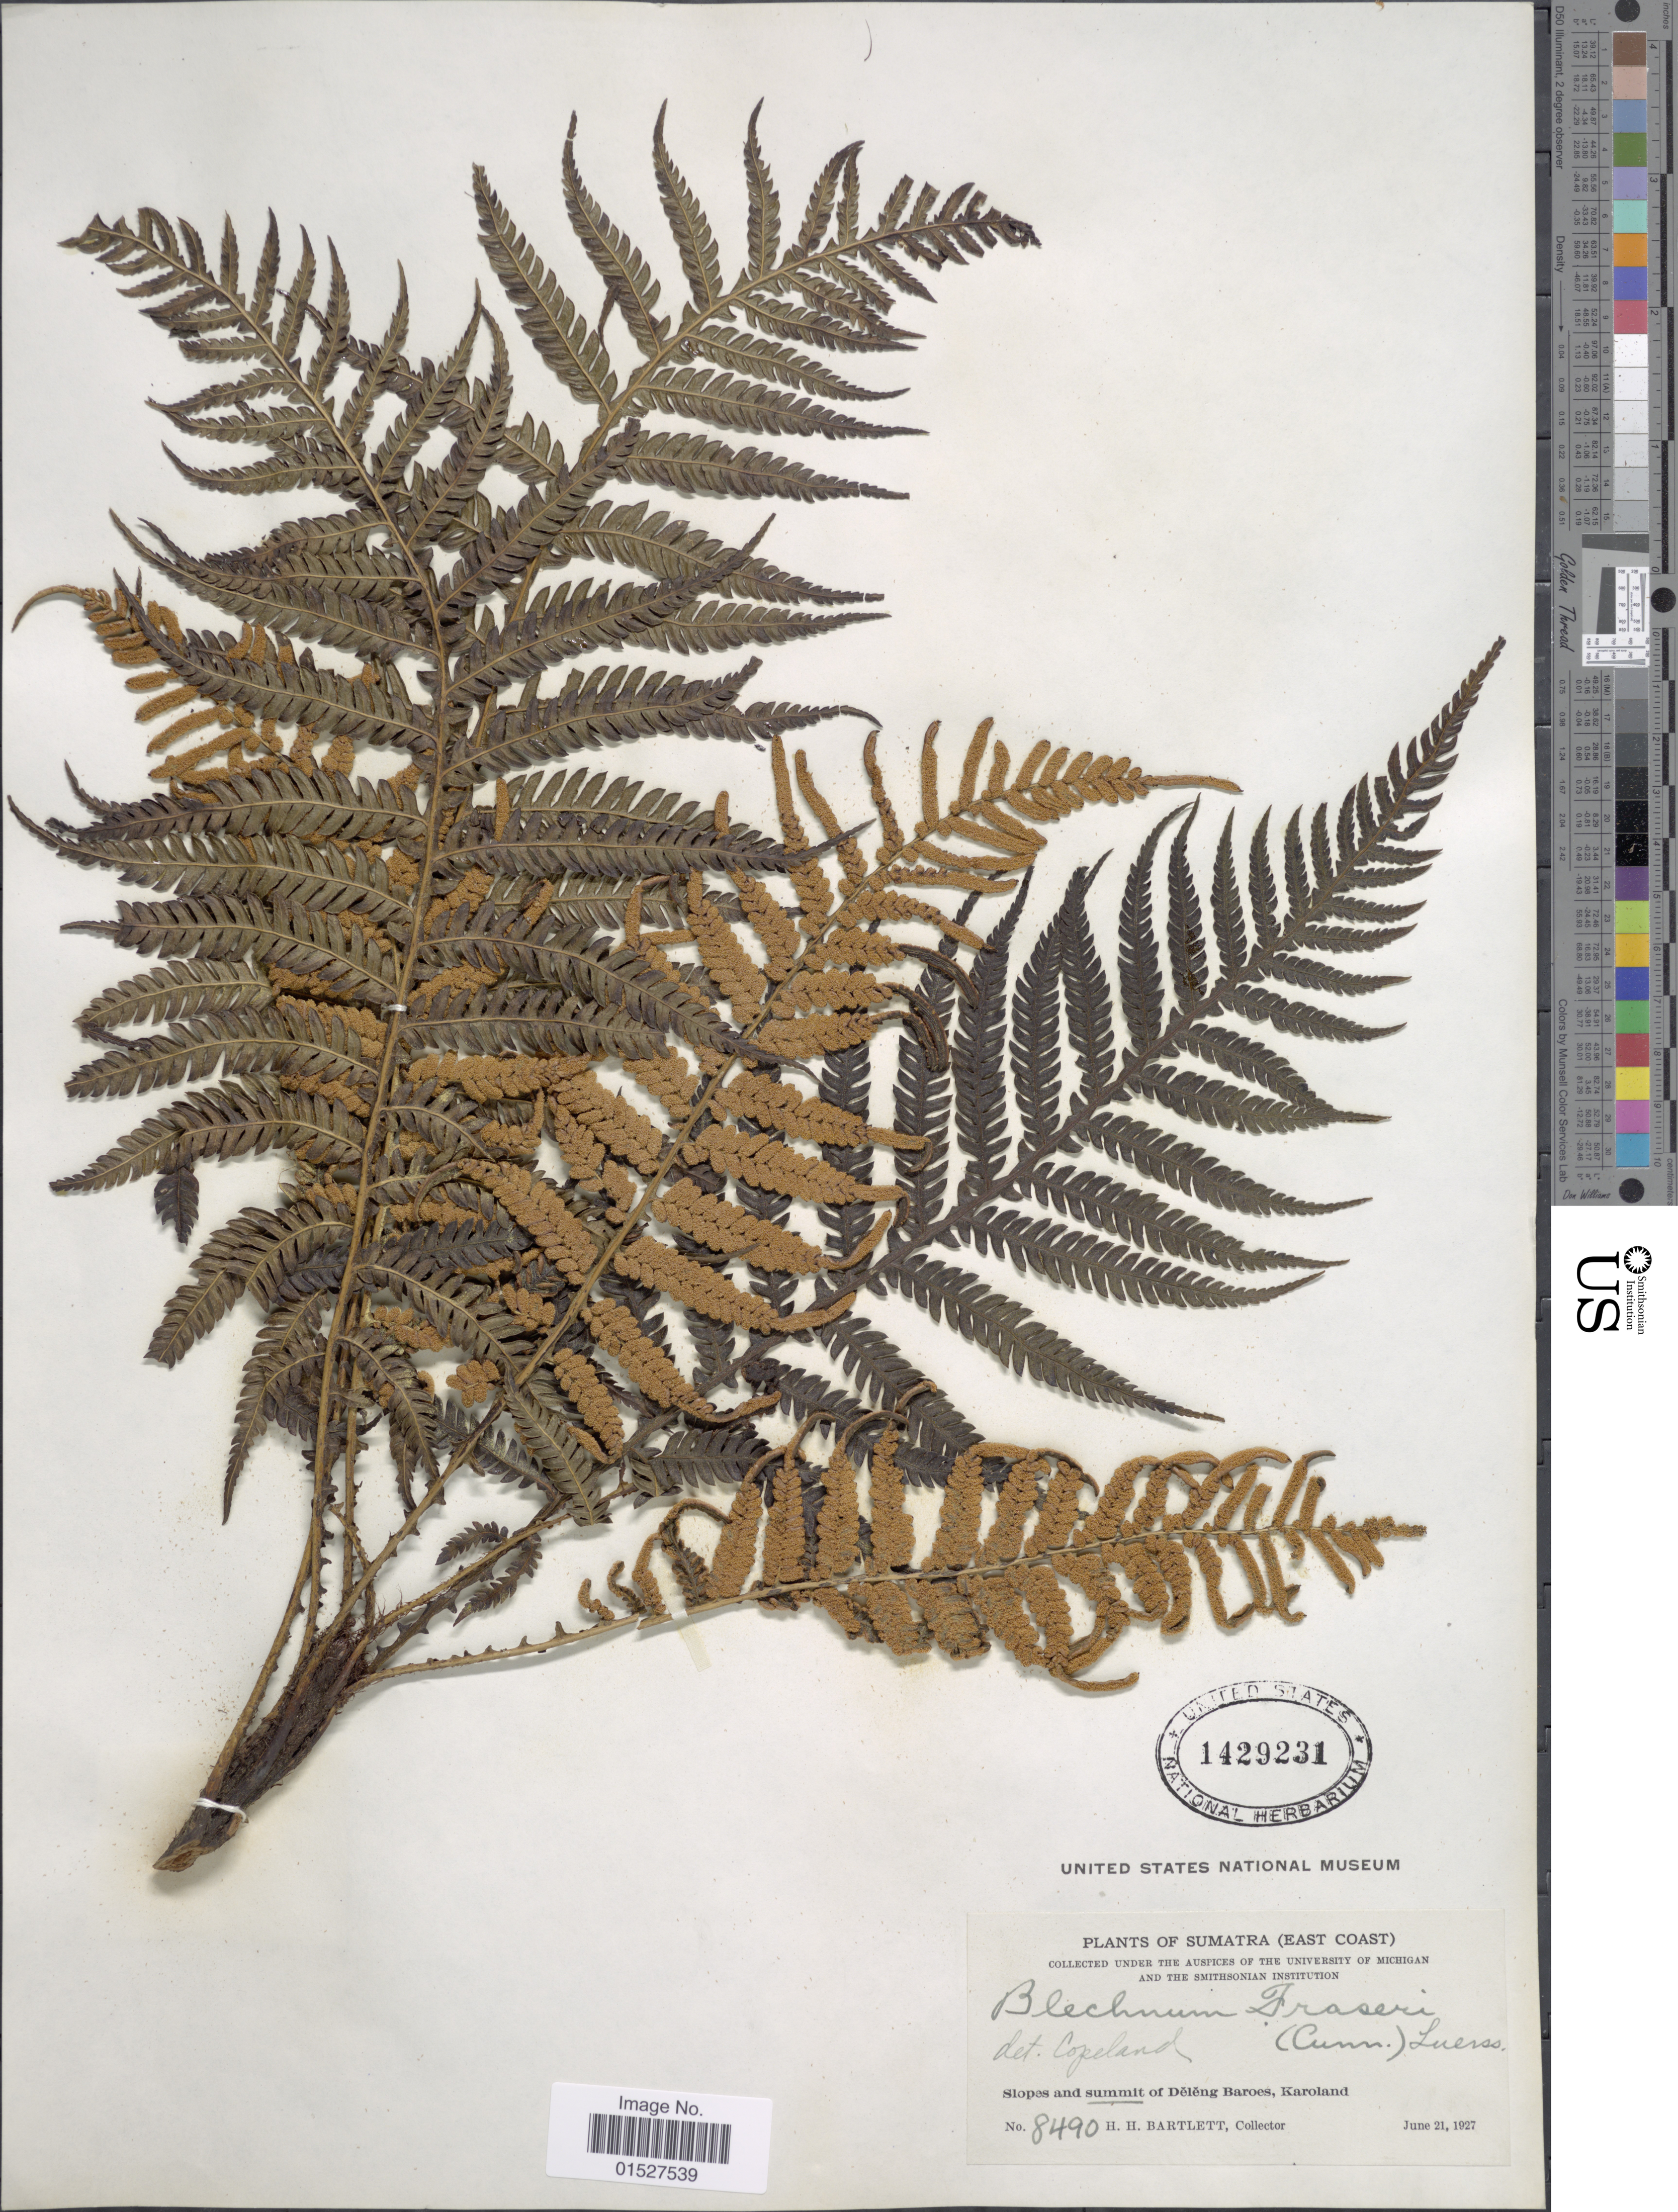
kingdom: Plantae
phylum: Tracheophyta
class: Polypodiopsida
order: Polypodiales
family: Blechnaceae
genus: Blechnum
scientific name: Blechnum fraseri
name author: (A. Cunn.) Luerss.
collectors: H. H. Bartlett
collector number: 8490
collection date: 1927-06-21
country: Indonesia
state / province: Sumatra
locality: East Coast. Slopes and summit of Deleng Baroes, Karoland.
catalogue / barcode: US 1429231